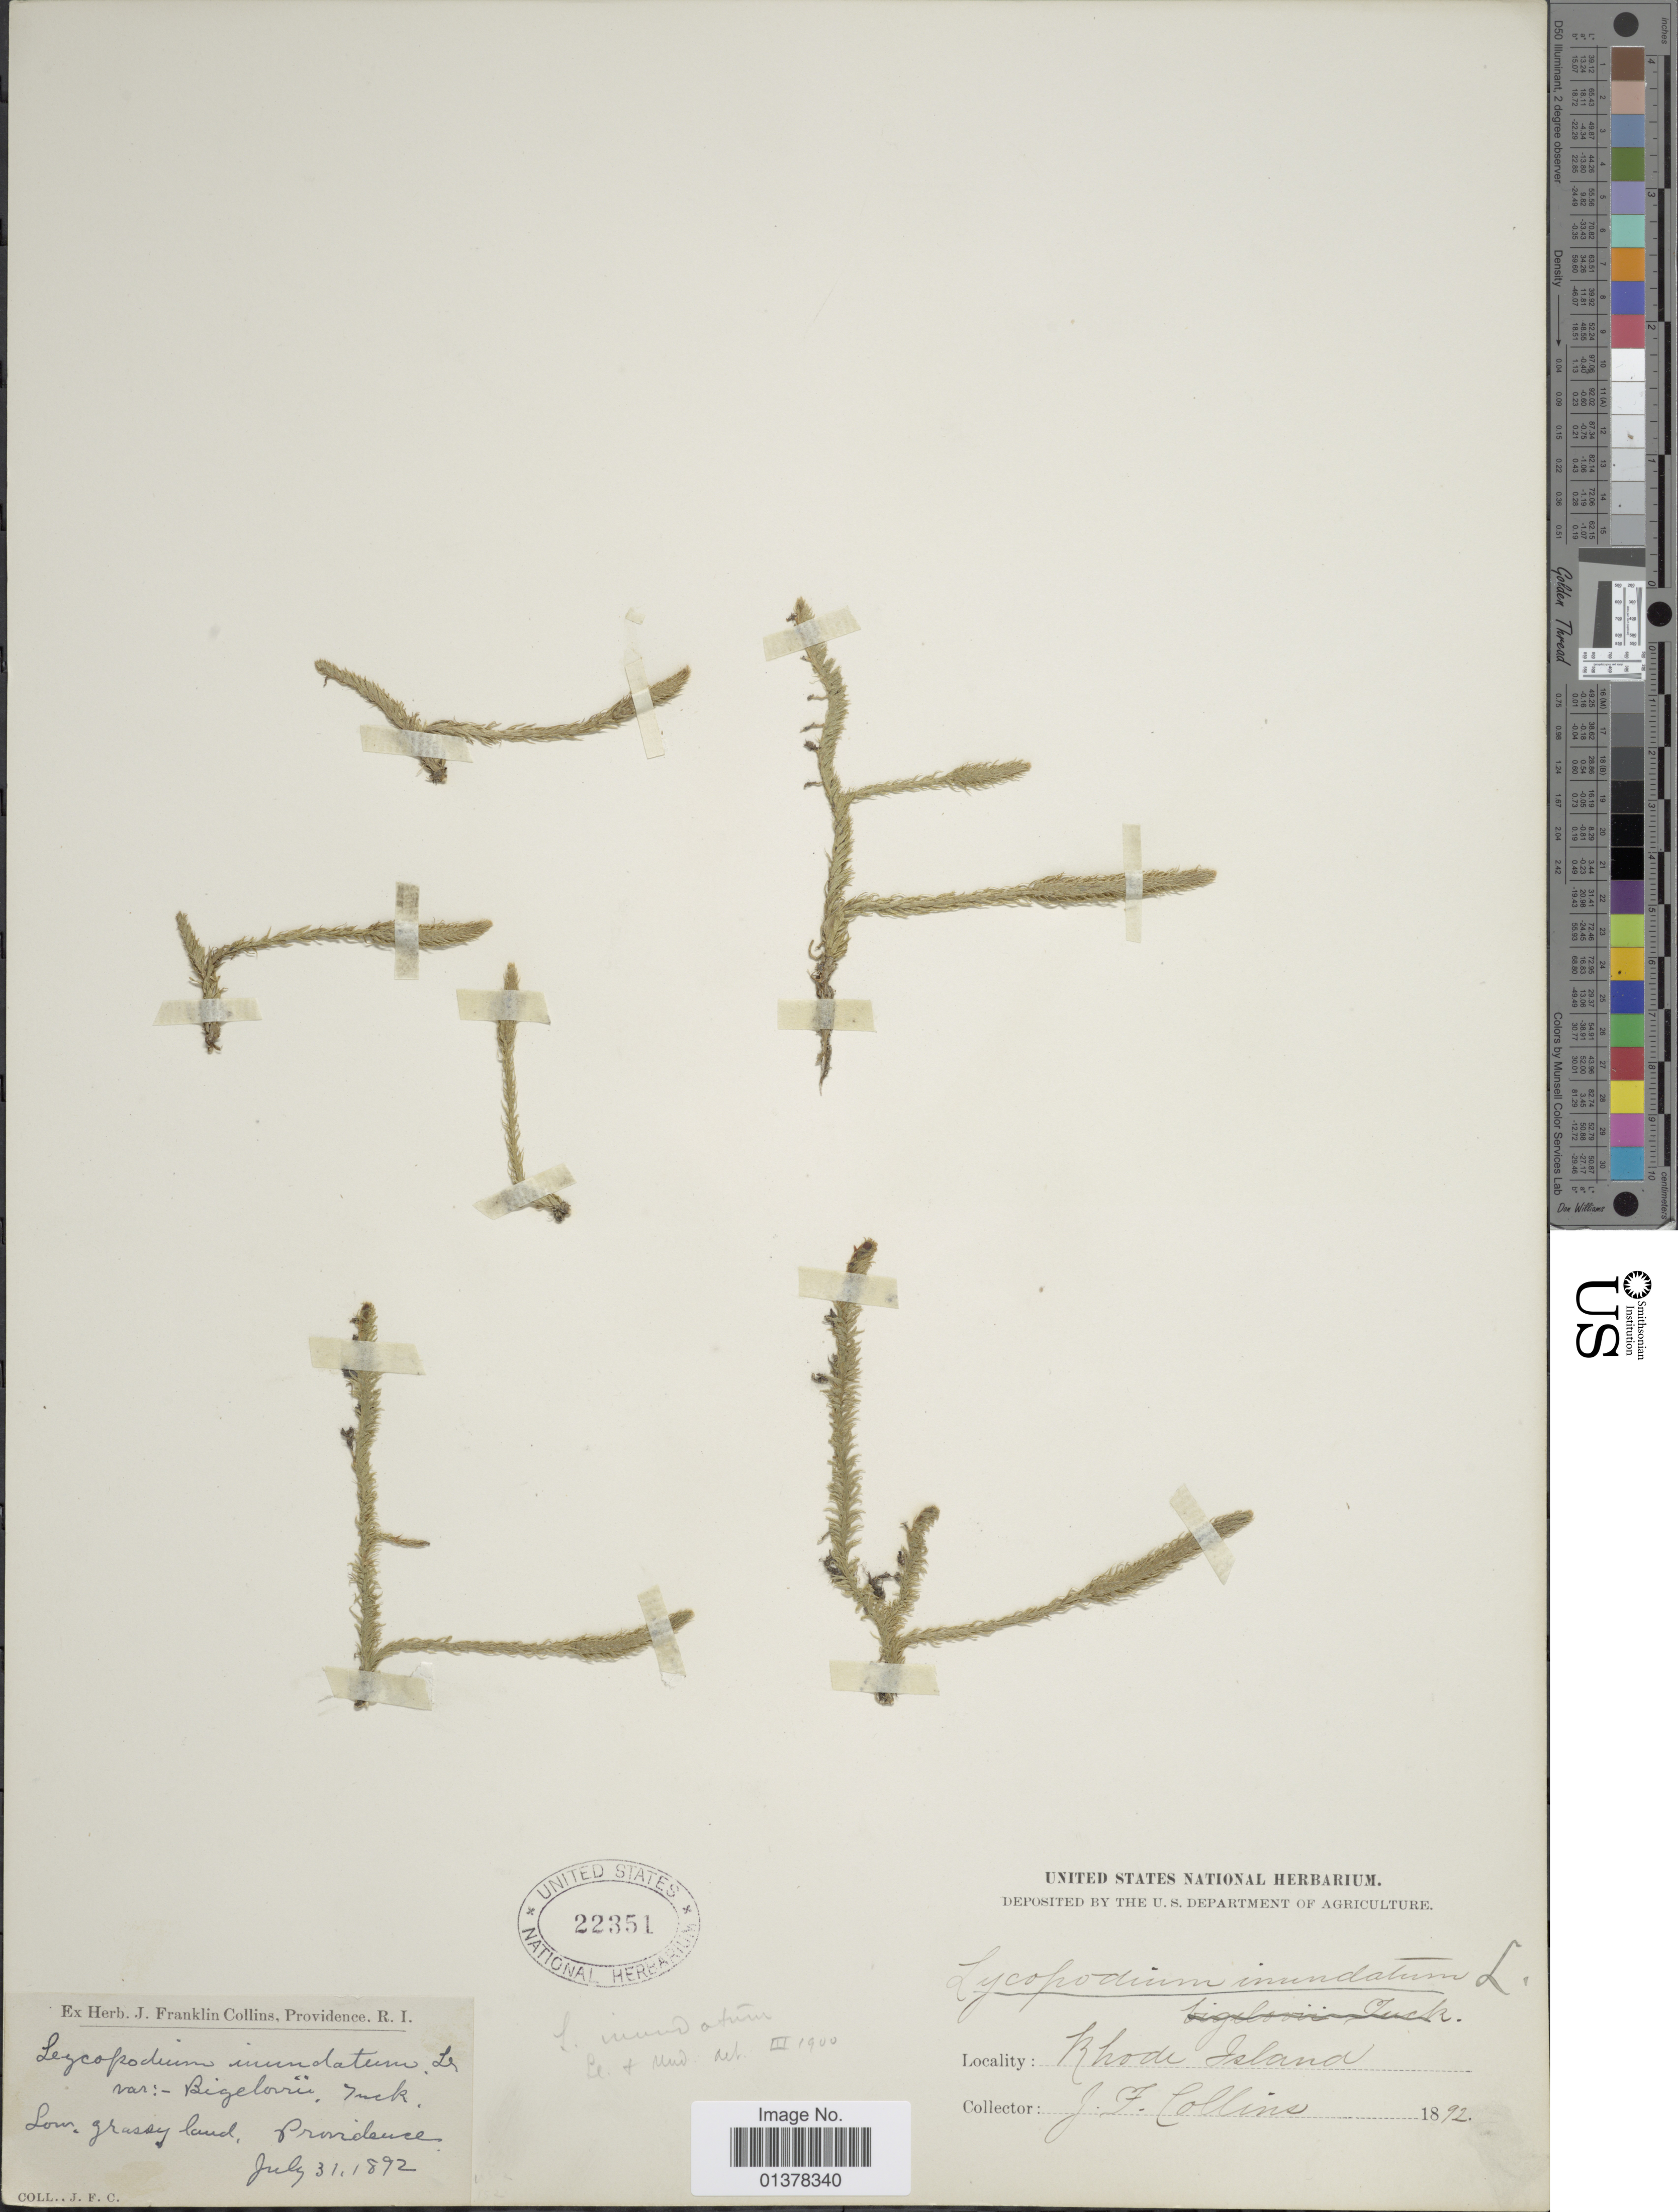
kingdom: Plantae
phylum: Tracheophyta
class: Lycopodiopsida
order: Lycopodiales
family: Lycopodiaceae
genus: Lycopodiella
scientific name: Lycopodiella inundata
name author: (L.) Holub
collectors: J. Collins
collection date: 1892-07-31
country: United States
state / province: Rhode Island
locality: Low grassy land, Providence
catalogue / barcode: US 22351